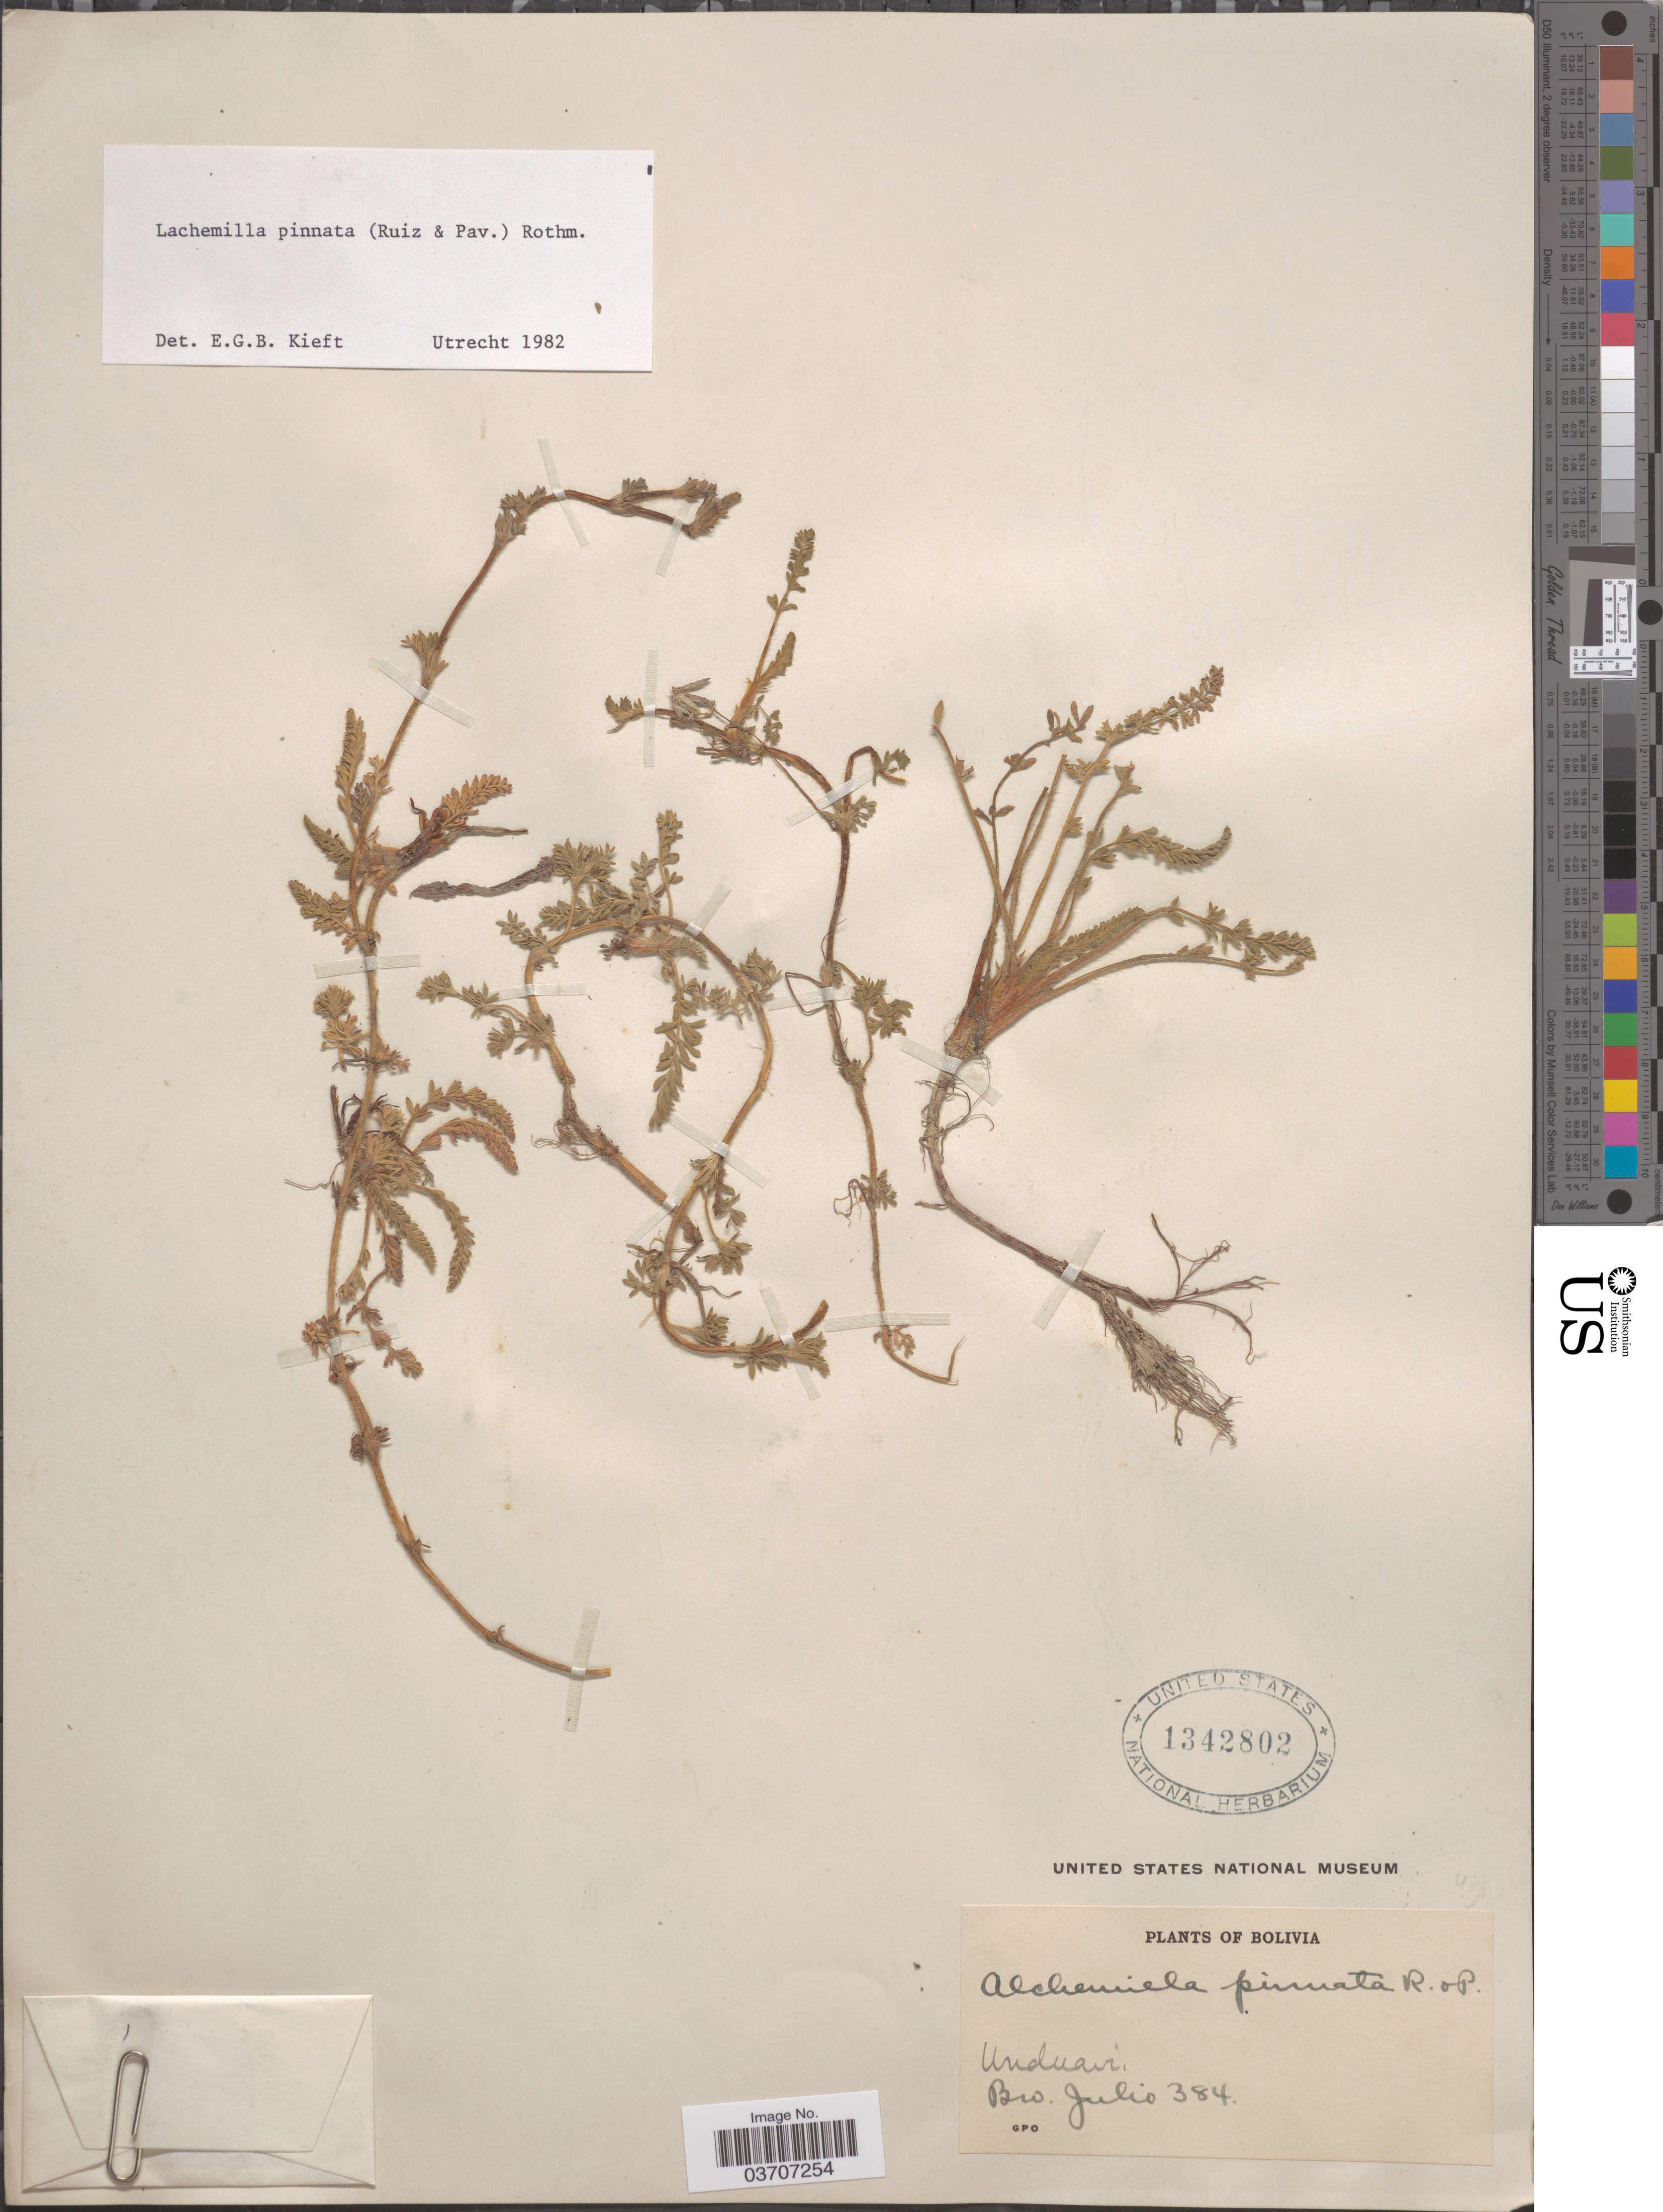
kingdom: Plantae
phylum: Tracheophyta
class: Magnoliopsida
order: Rosales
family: Rosaceae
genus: Lachemilla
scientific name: Lachemilla pinnata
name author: (Ruiz & Pav.) Rothm.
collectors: Bro. Julio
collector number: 384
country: Bolivia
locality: Unduavi.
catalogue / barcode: US 1342802